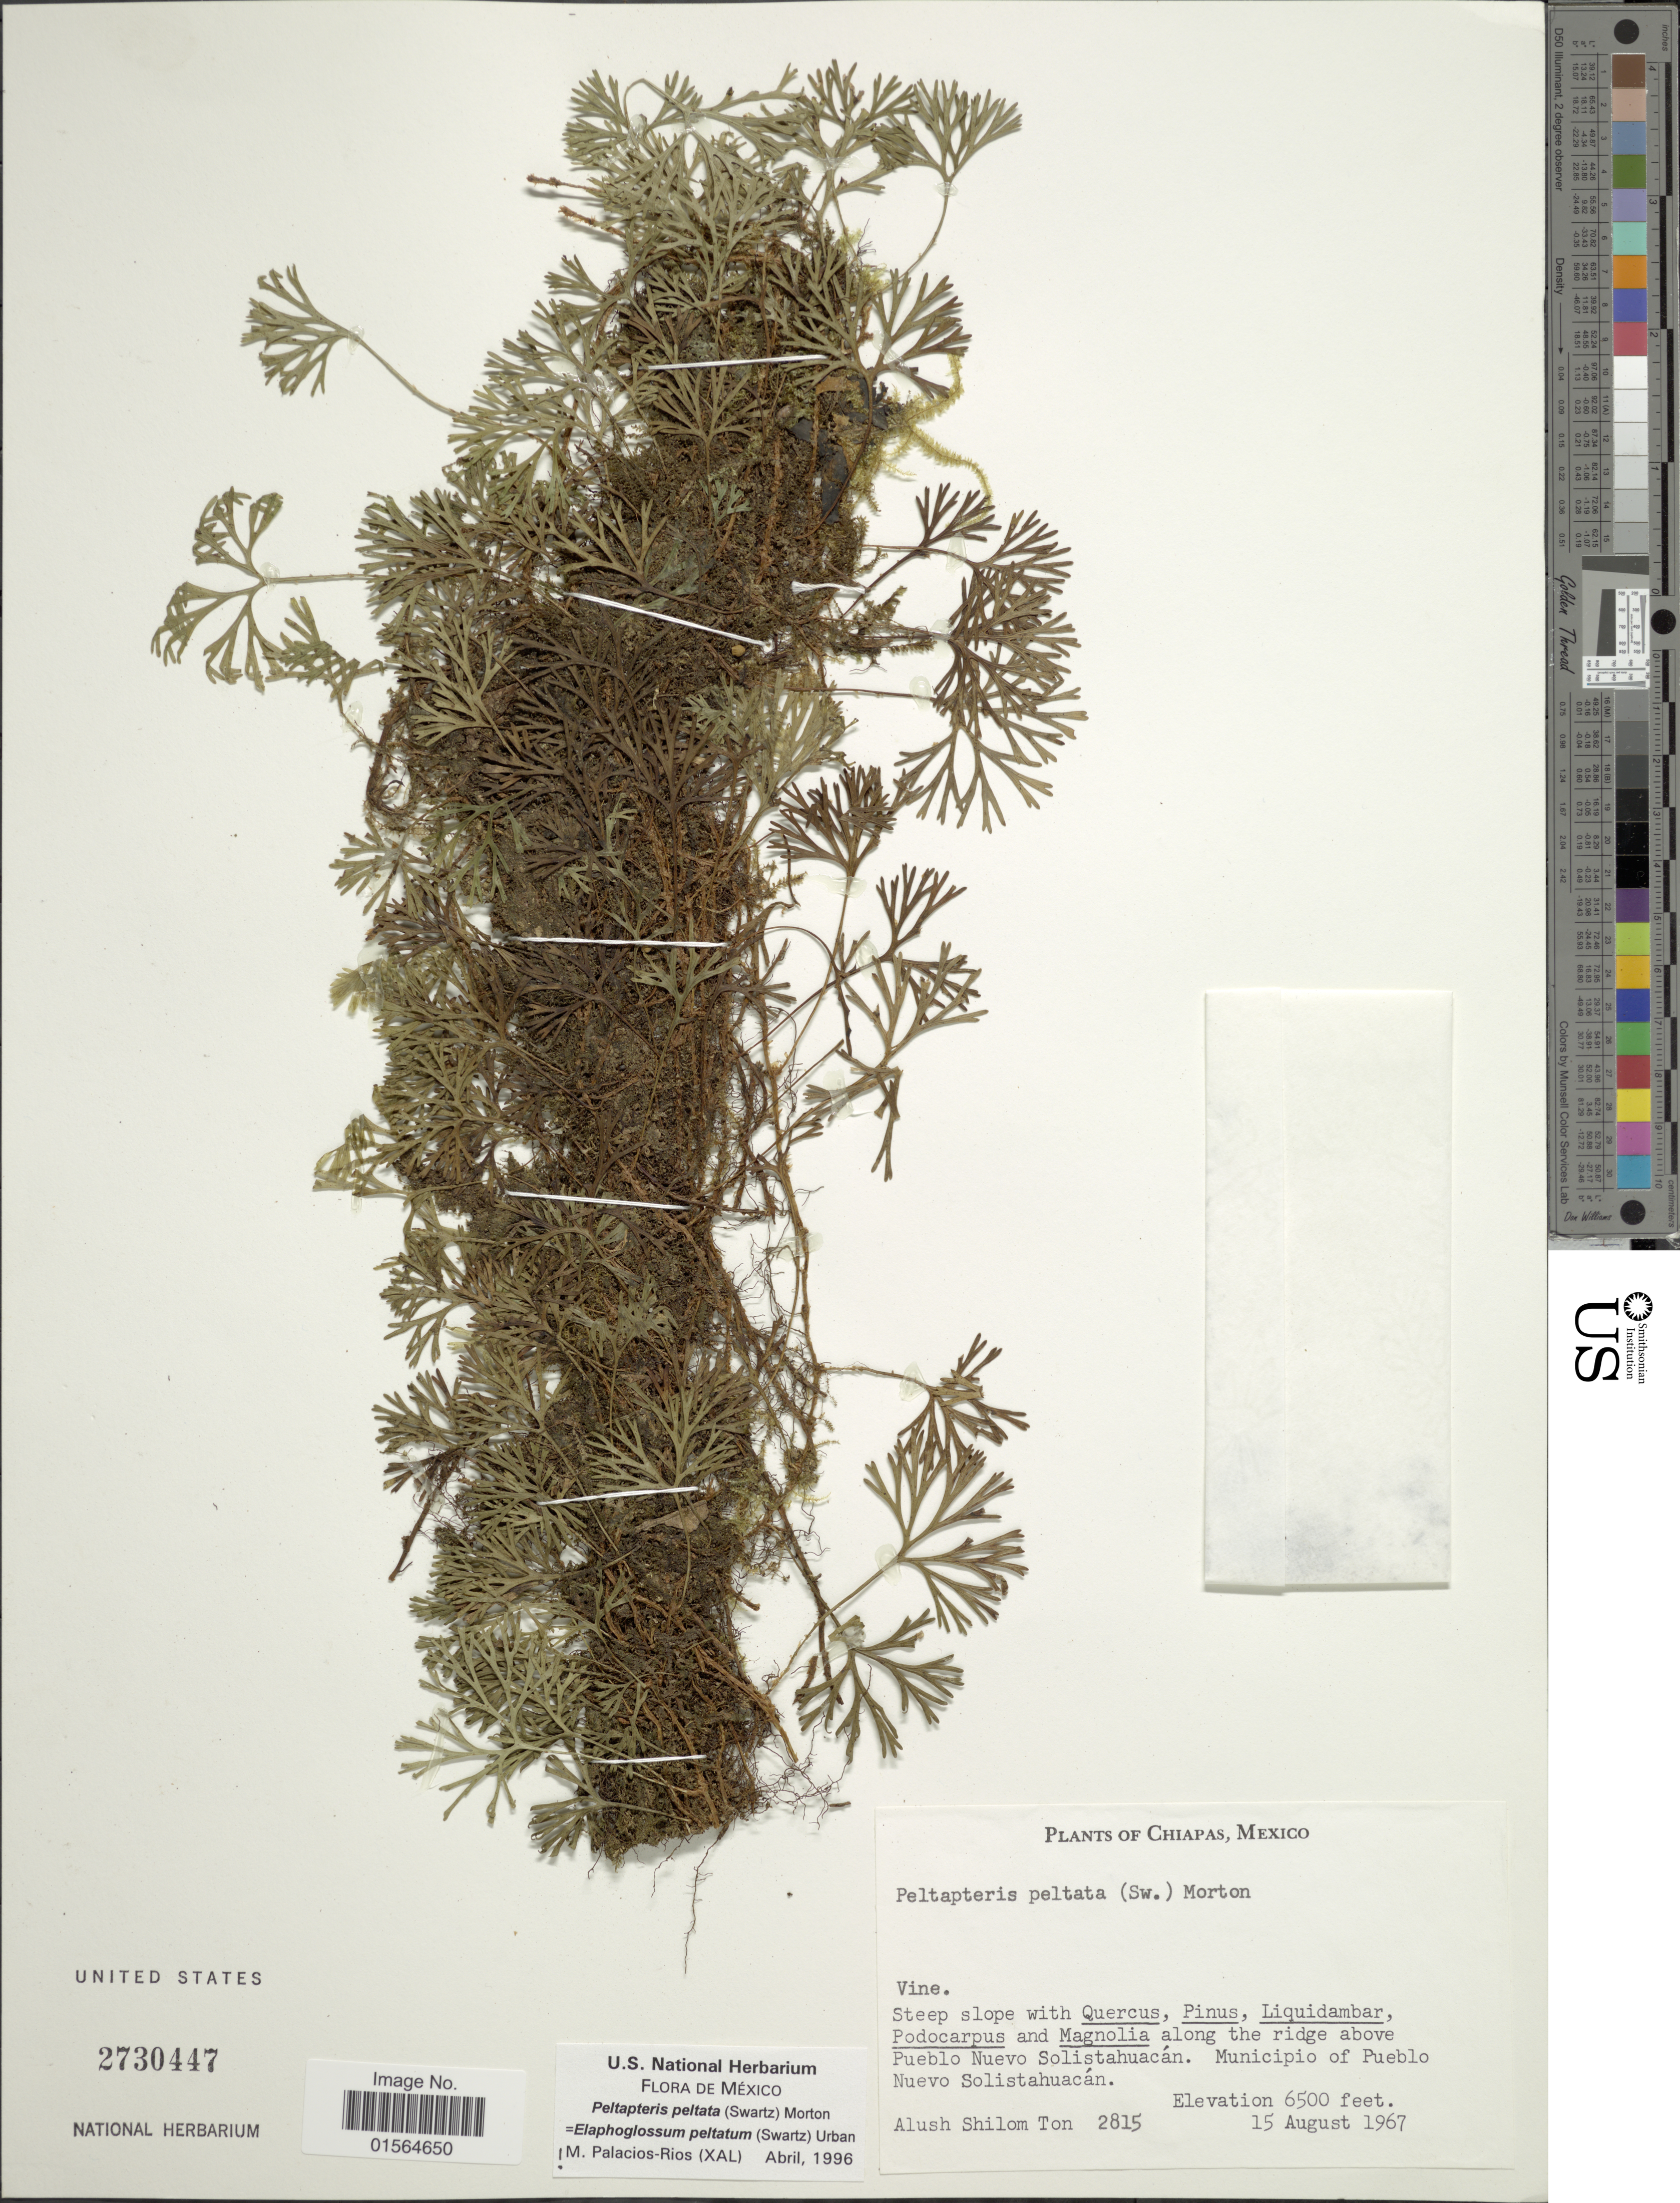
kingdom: Plantae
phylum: Tracheophyta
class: Polypodiopsida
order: Polypodiales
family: Dryopteridaceae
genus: Elaphoglossum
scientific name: Elaphoglossum peltatum f. peltatum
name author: (Sw.) Urb.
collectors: A. S. Ton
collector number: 2815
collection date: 1967-08-15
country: Mexico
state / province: Chiapas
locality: Steep slope with Quercus, Pinus, Liquidambar, Podocarpus and Magnolia along the ridge above Pueblo Nuevo Solistahuacan. Municipio of Pueblo Nuevo Solistahuacan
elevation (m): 1981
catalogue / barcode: US 2730447